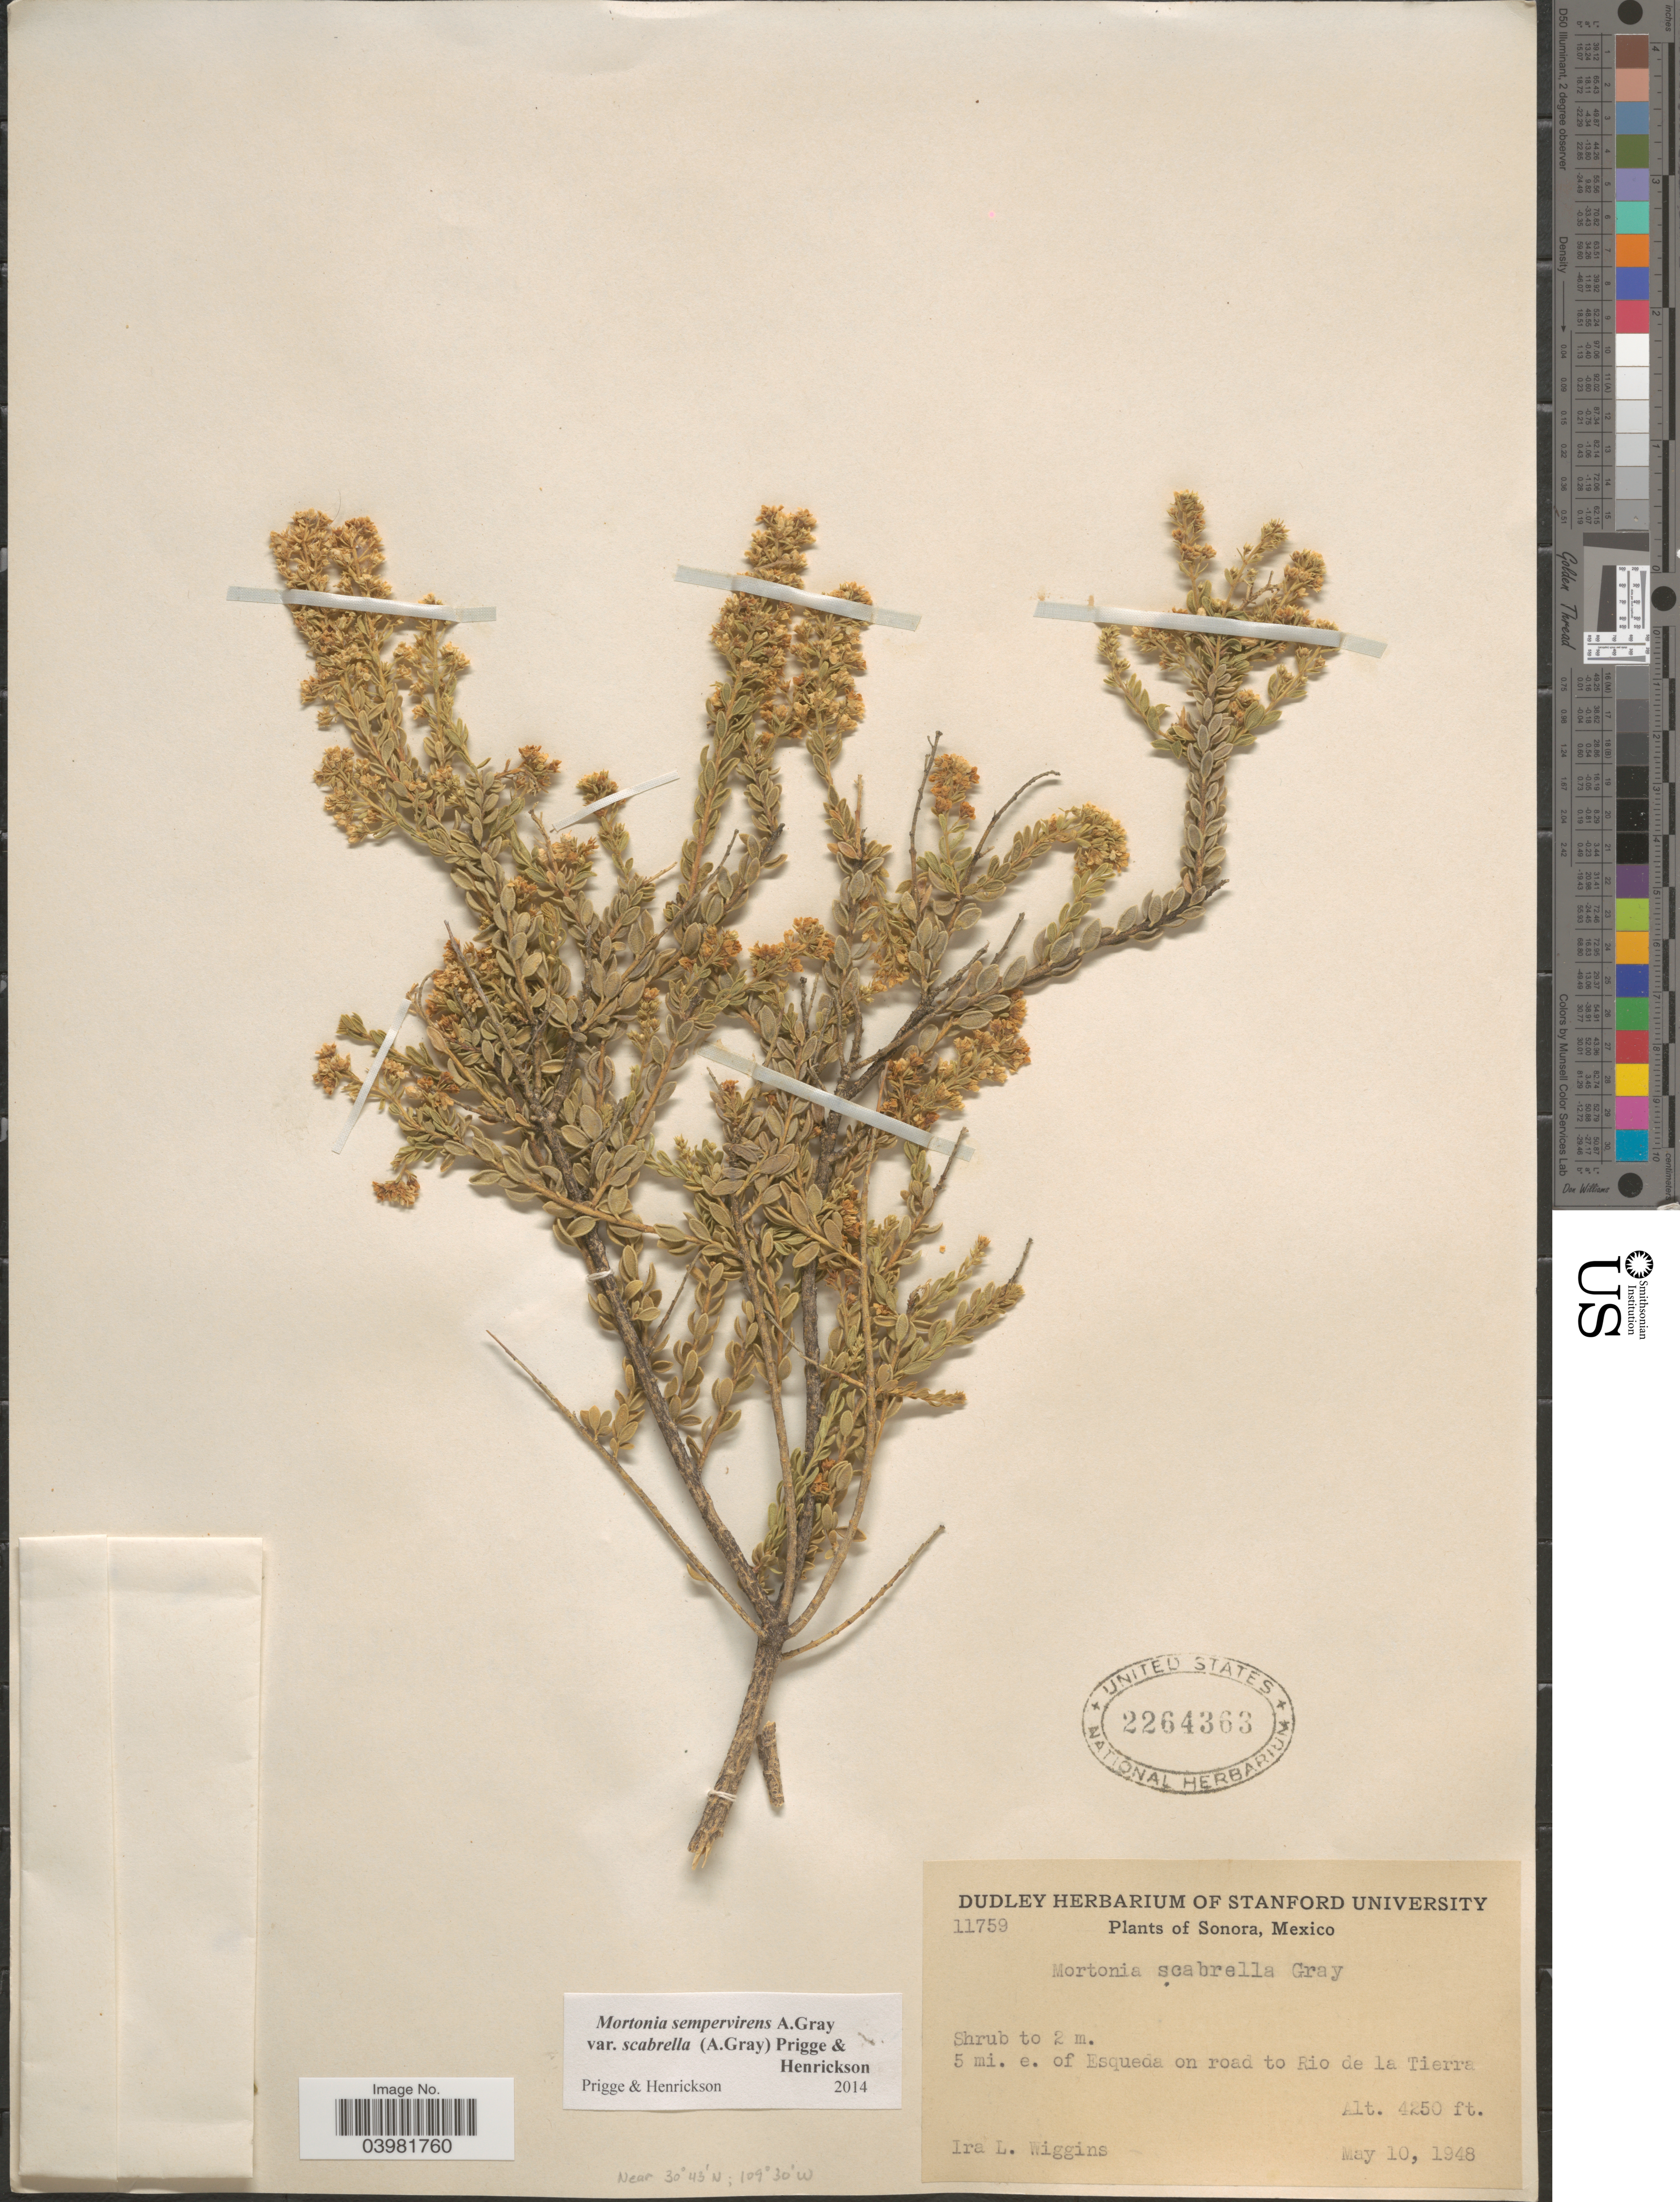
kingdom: Plantae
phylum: Tracheophyta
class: Magnoliopsida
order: Celastrales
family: Celastraceae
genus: Mortonia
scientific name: Mortonia scabrella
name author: A. Gray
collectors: I. L. Wiggins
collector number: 11759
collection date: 1948-05-10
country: Mexico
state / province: Sonora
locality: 5 mi. e. of Esqueda on road to Rio de la Tierra.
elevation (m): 1295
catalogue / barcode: US 2264363